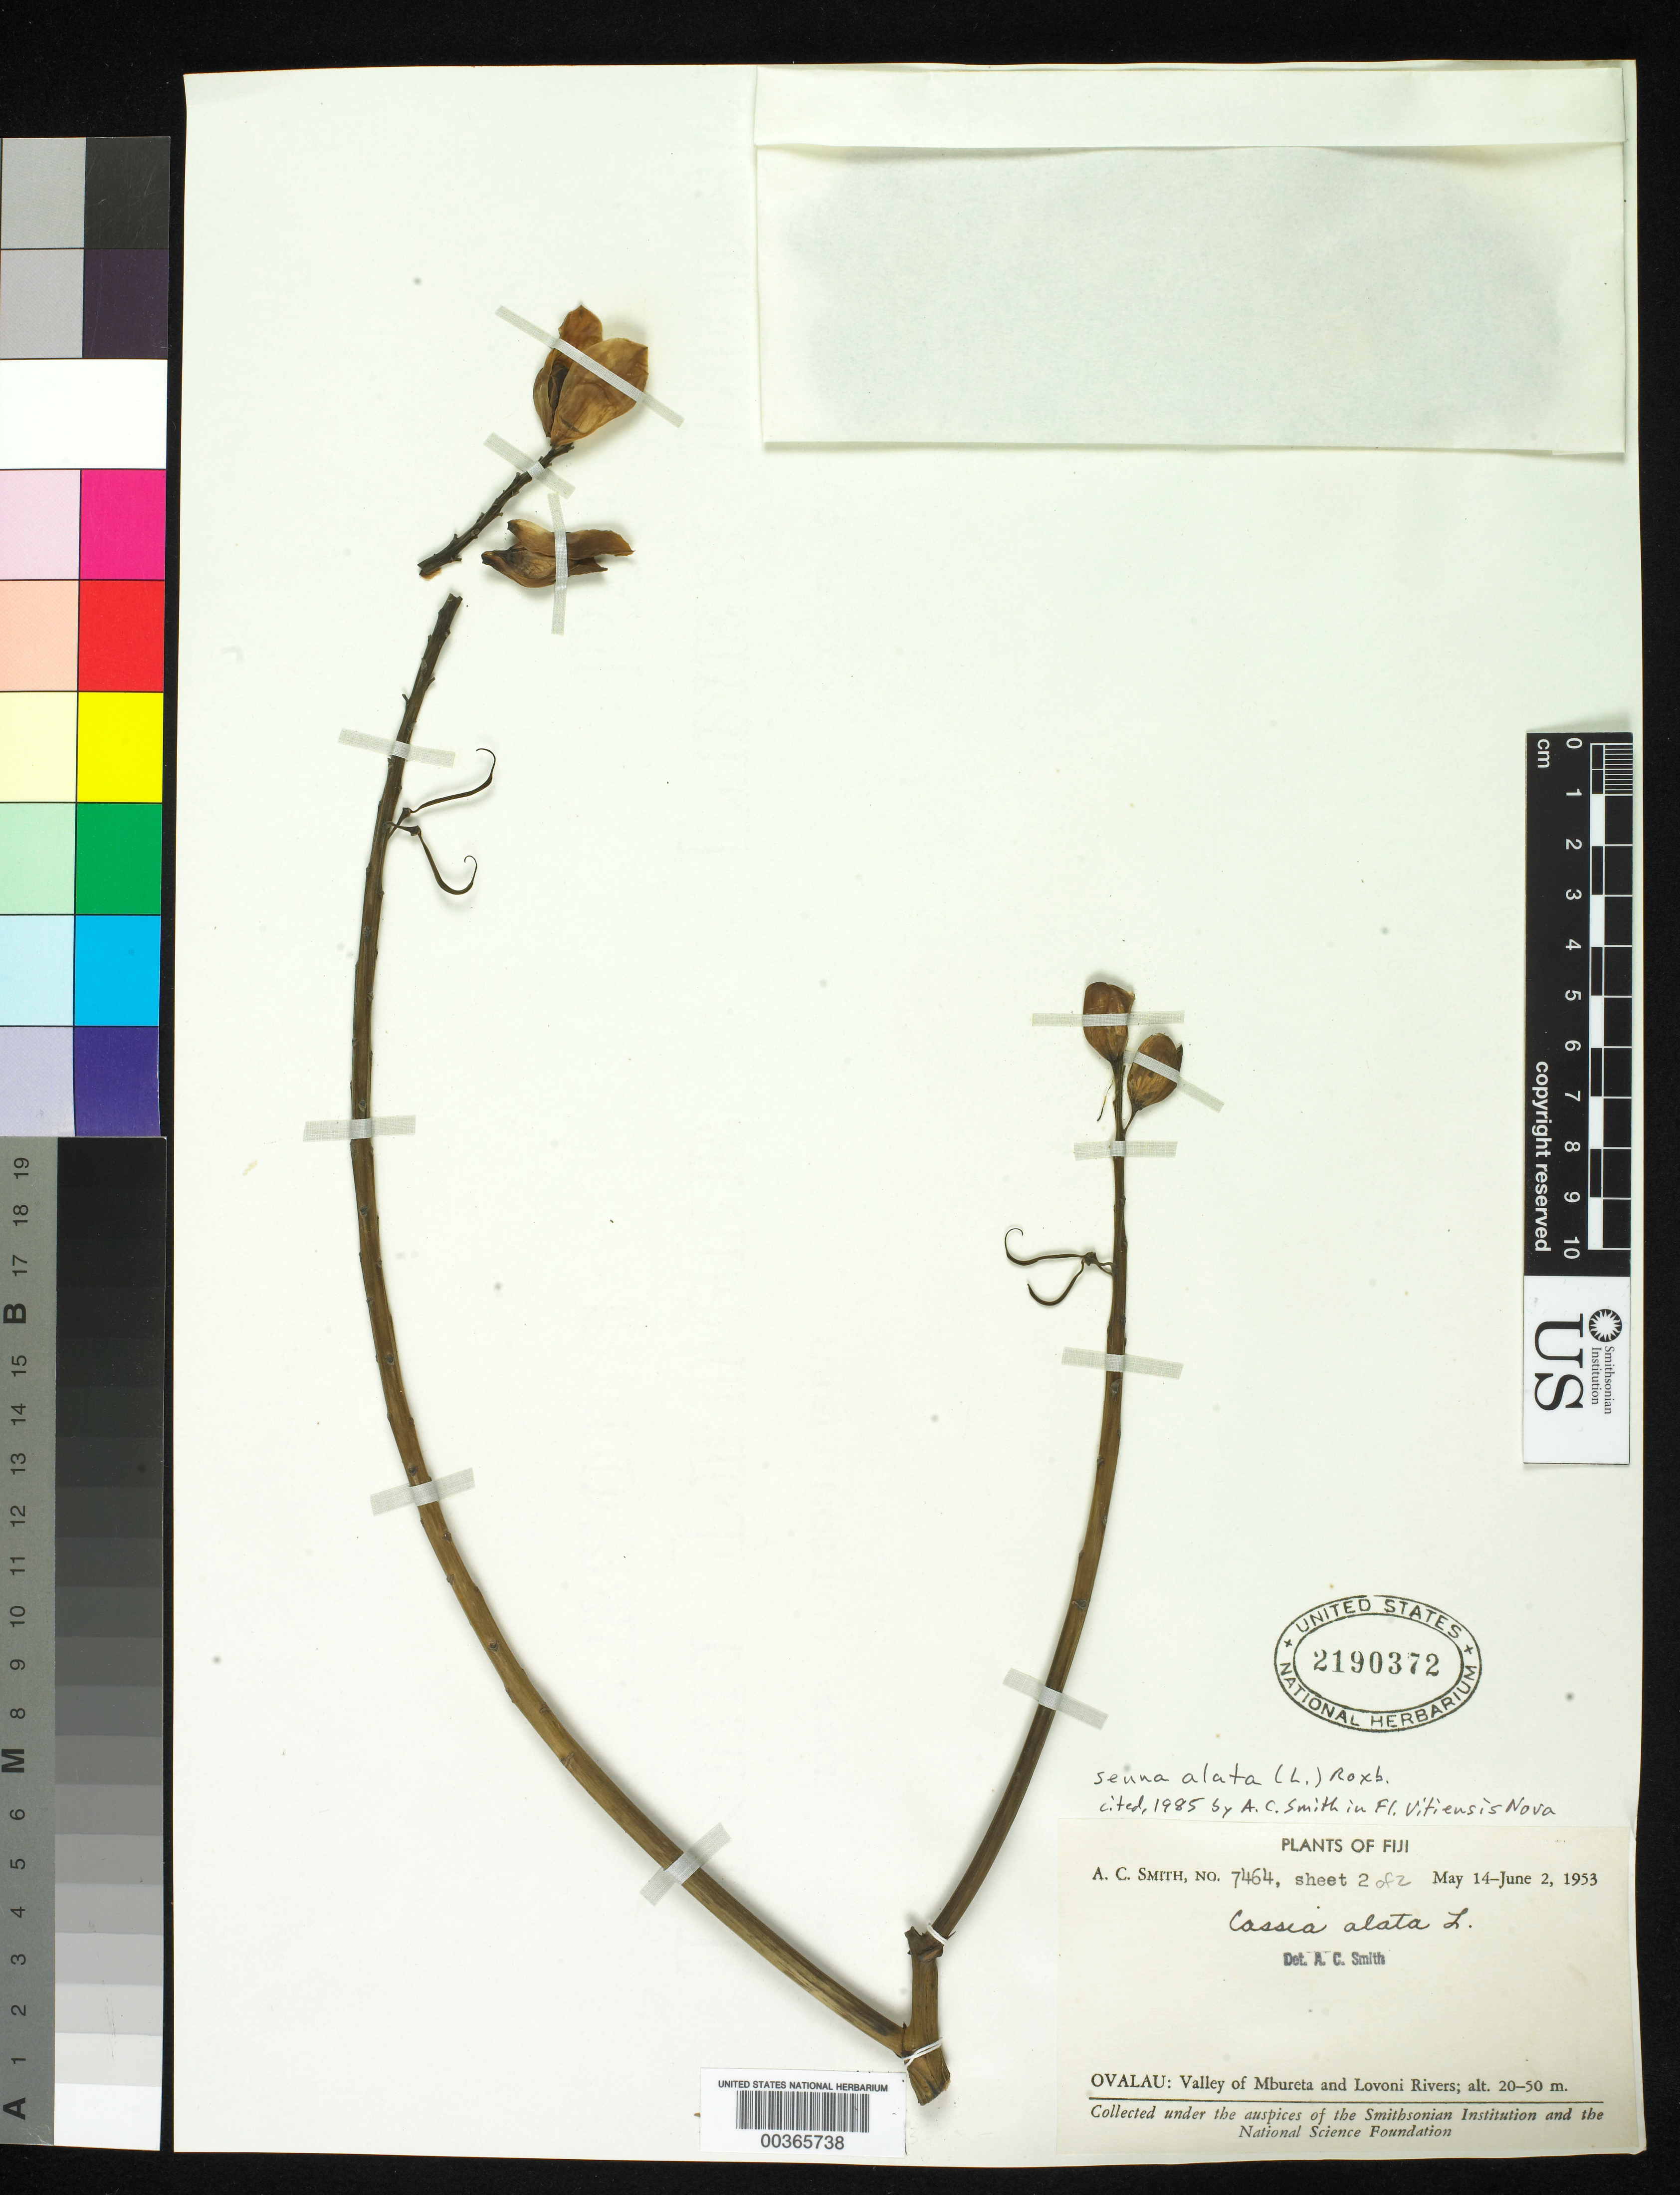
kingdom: Plantae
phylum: Tracheophyta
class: Magnoliopsida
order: Fabales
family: Fabaceae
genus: Senna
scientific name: Senna alata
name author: (L.) Roxb.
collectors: A. C. Smith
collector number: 7464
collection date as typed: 12 May 1953 to 02 Jun 1953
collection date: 1953-05-12/1953-06-02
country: Fiji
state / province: Eastern Division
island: Ovalau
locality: Lovoni village; valley of mbureta and lovoni rivers.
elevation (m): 20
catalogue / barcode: US 2190372